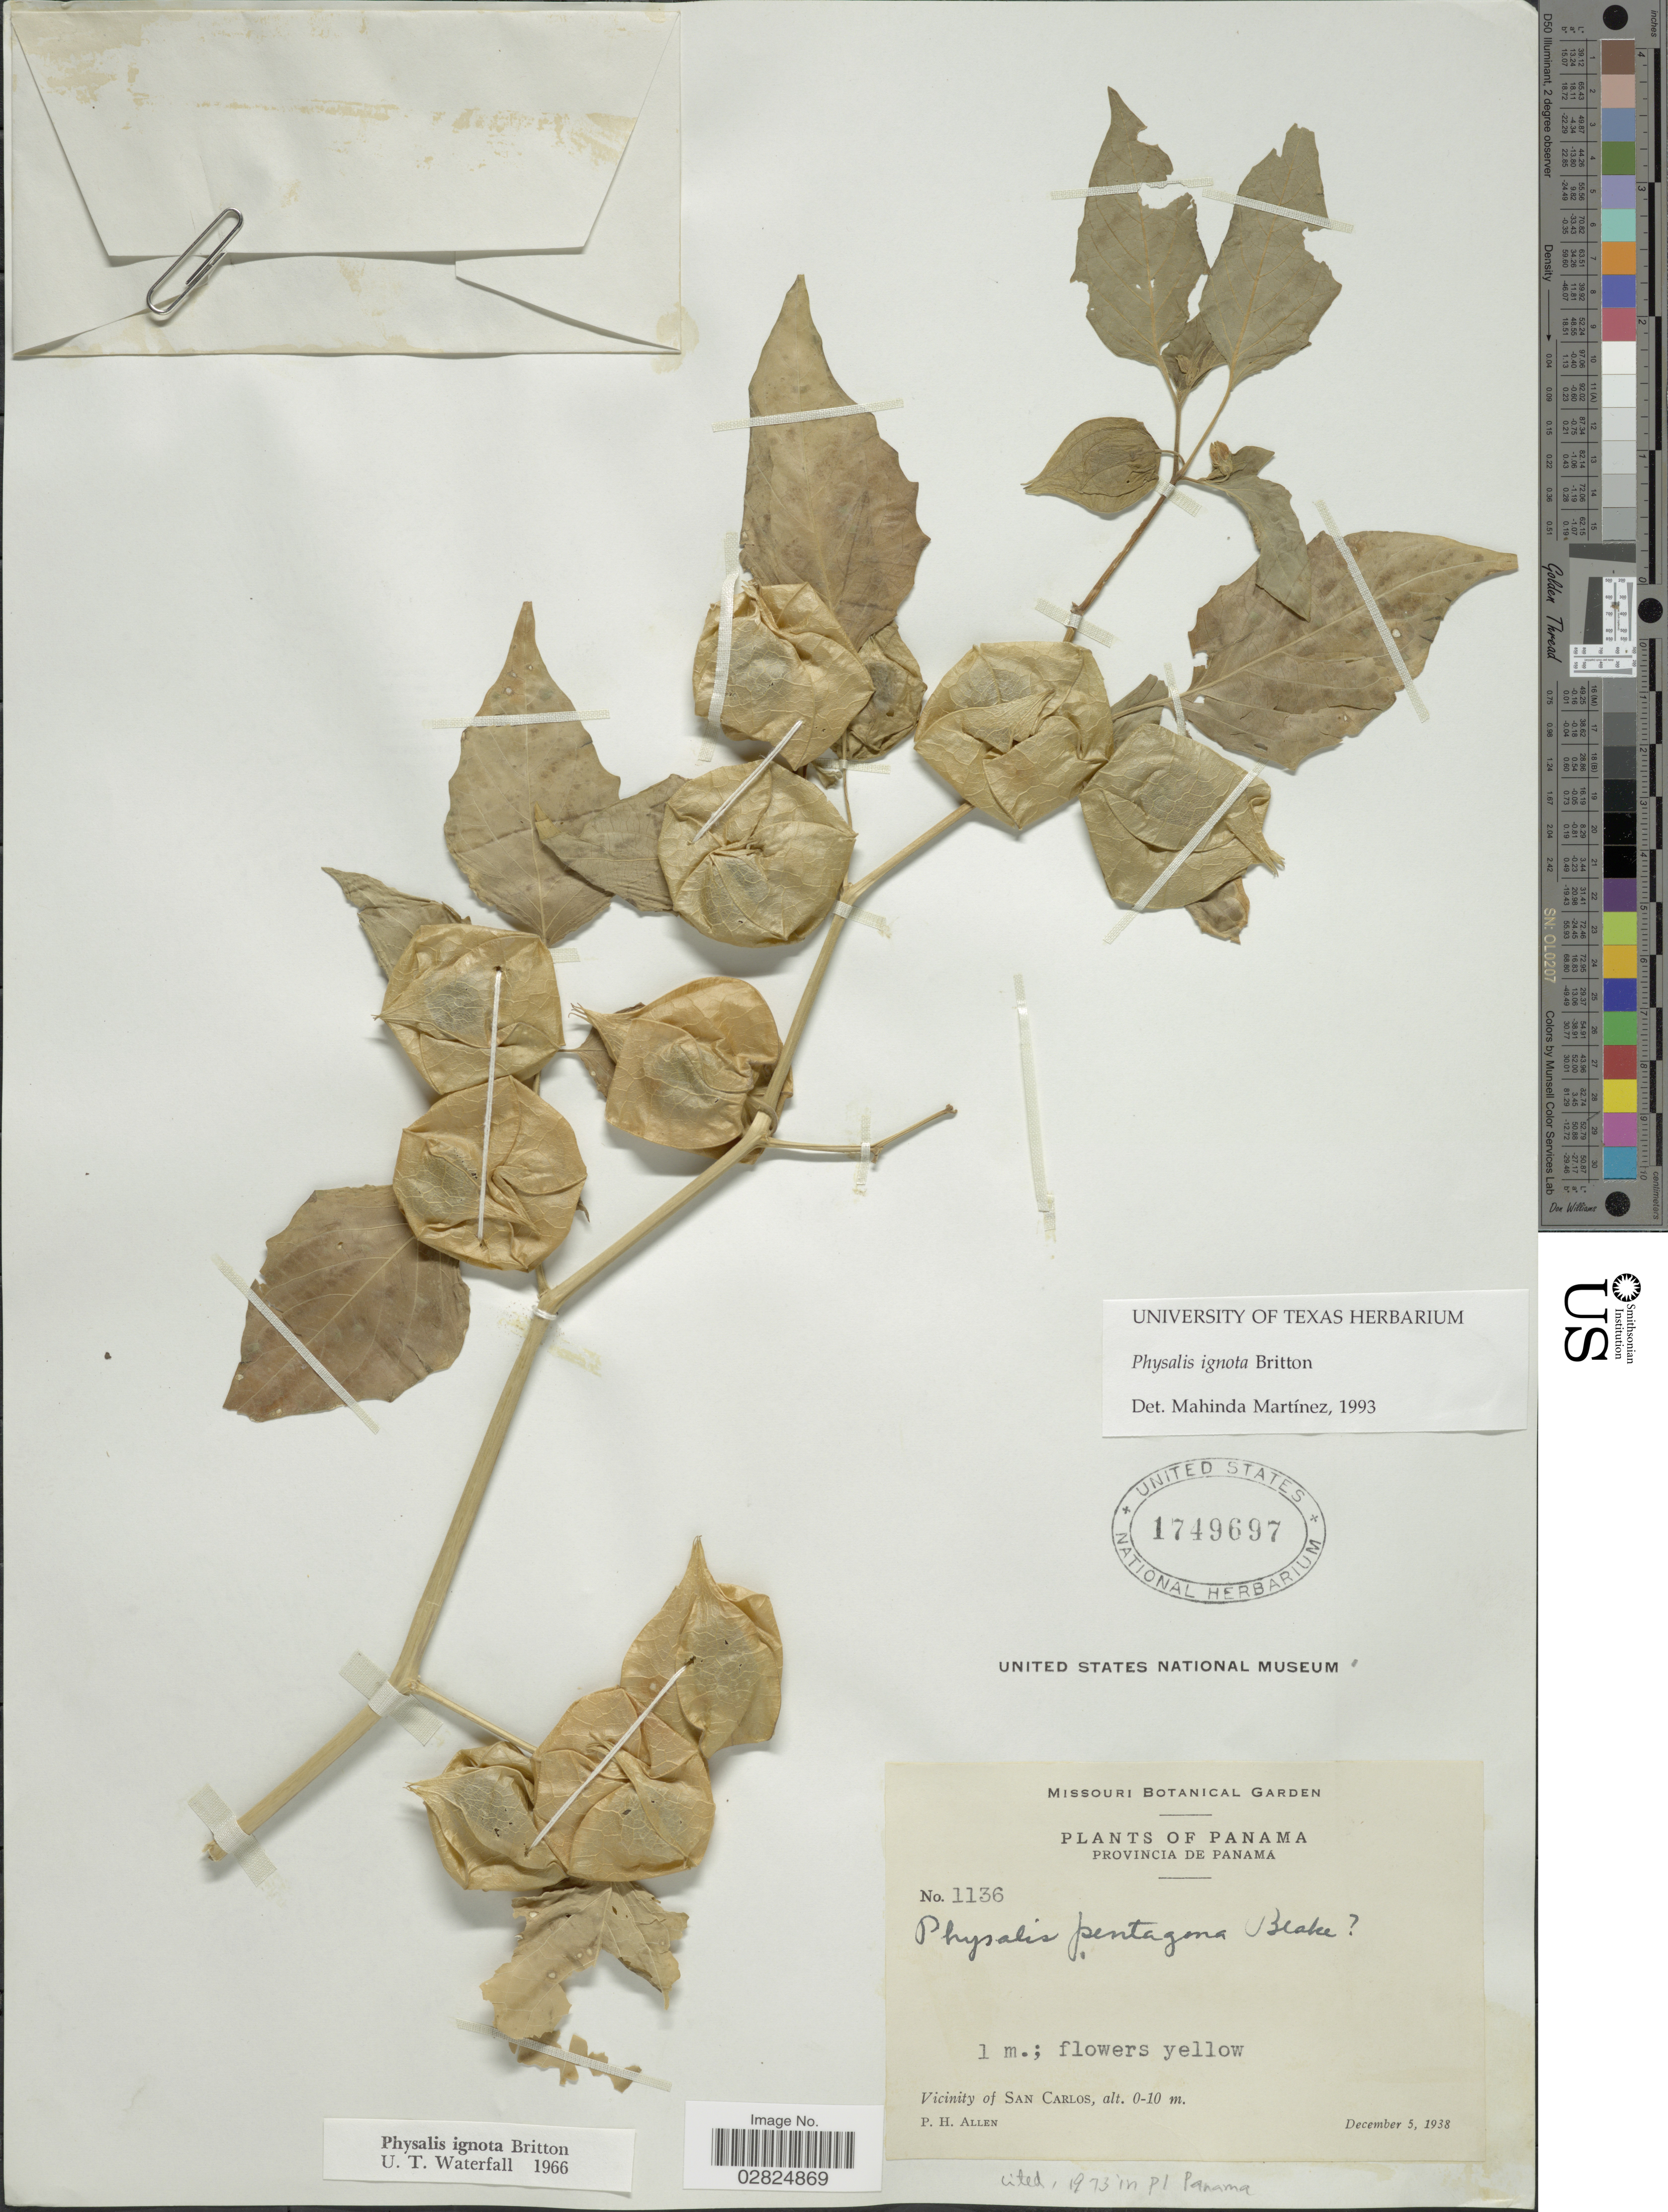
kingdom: Plantae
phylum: Tracheophyta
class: Magnoliopsida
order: Solanales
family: Solanaceae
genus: Physalis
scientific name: Physalis ignota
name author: Britton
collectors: P. H. Allen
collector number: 1136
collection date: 1938-12-05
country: Panama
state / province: Panamá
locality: Vicinity of San Carlos.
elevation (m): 0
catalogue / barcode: US 1749697